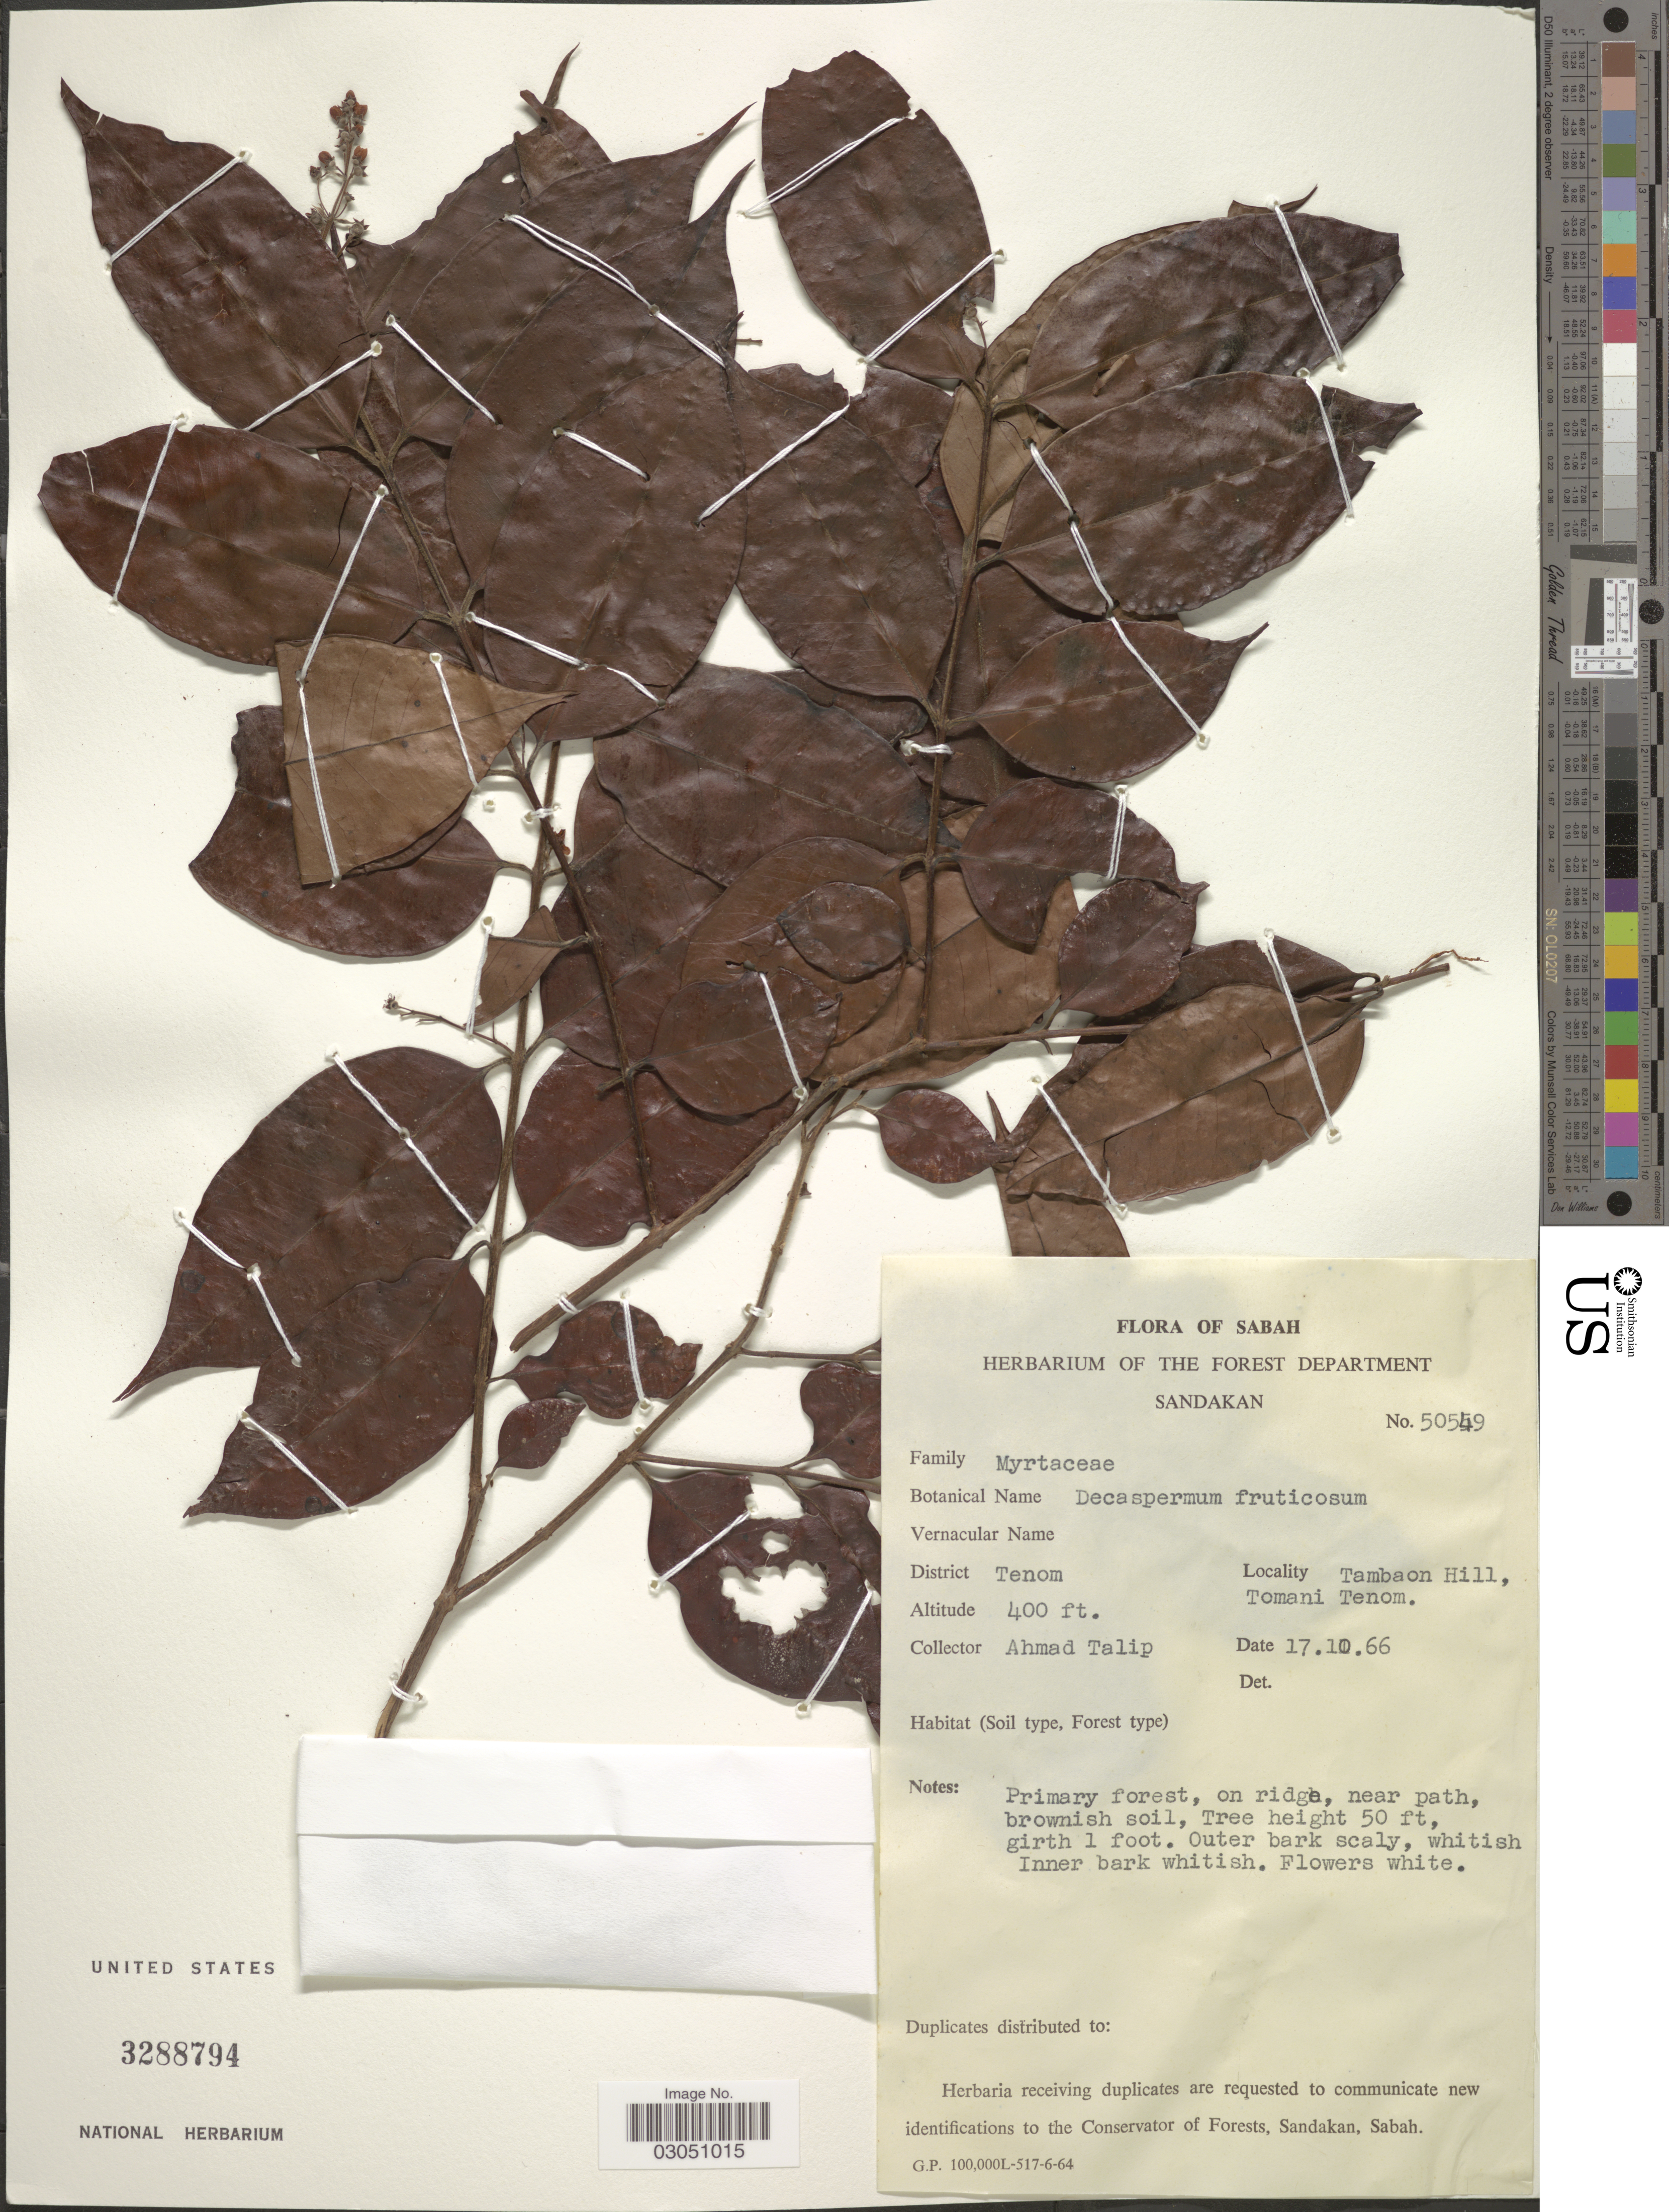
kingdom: Plantae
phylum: Tracheophyta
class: Magnoliopsida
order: Myrtales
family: Myrtaceae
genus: Decaspermum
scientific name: Decaspermum fruticosum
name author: J.R. Forst. & G. Forst.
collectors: A. Talip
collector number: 50549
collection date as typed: Transcribed d/m/y: 17/10/66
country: Malaysia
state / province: Sabah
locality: District Tenom. Tambaon Hill, Tomani Tenom.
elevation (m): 122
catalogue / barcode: US 3288794